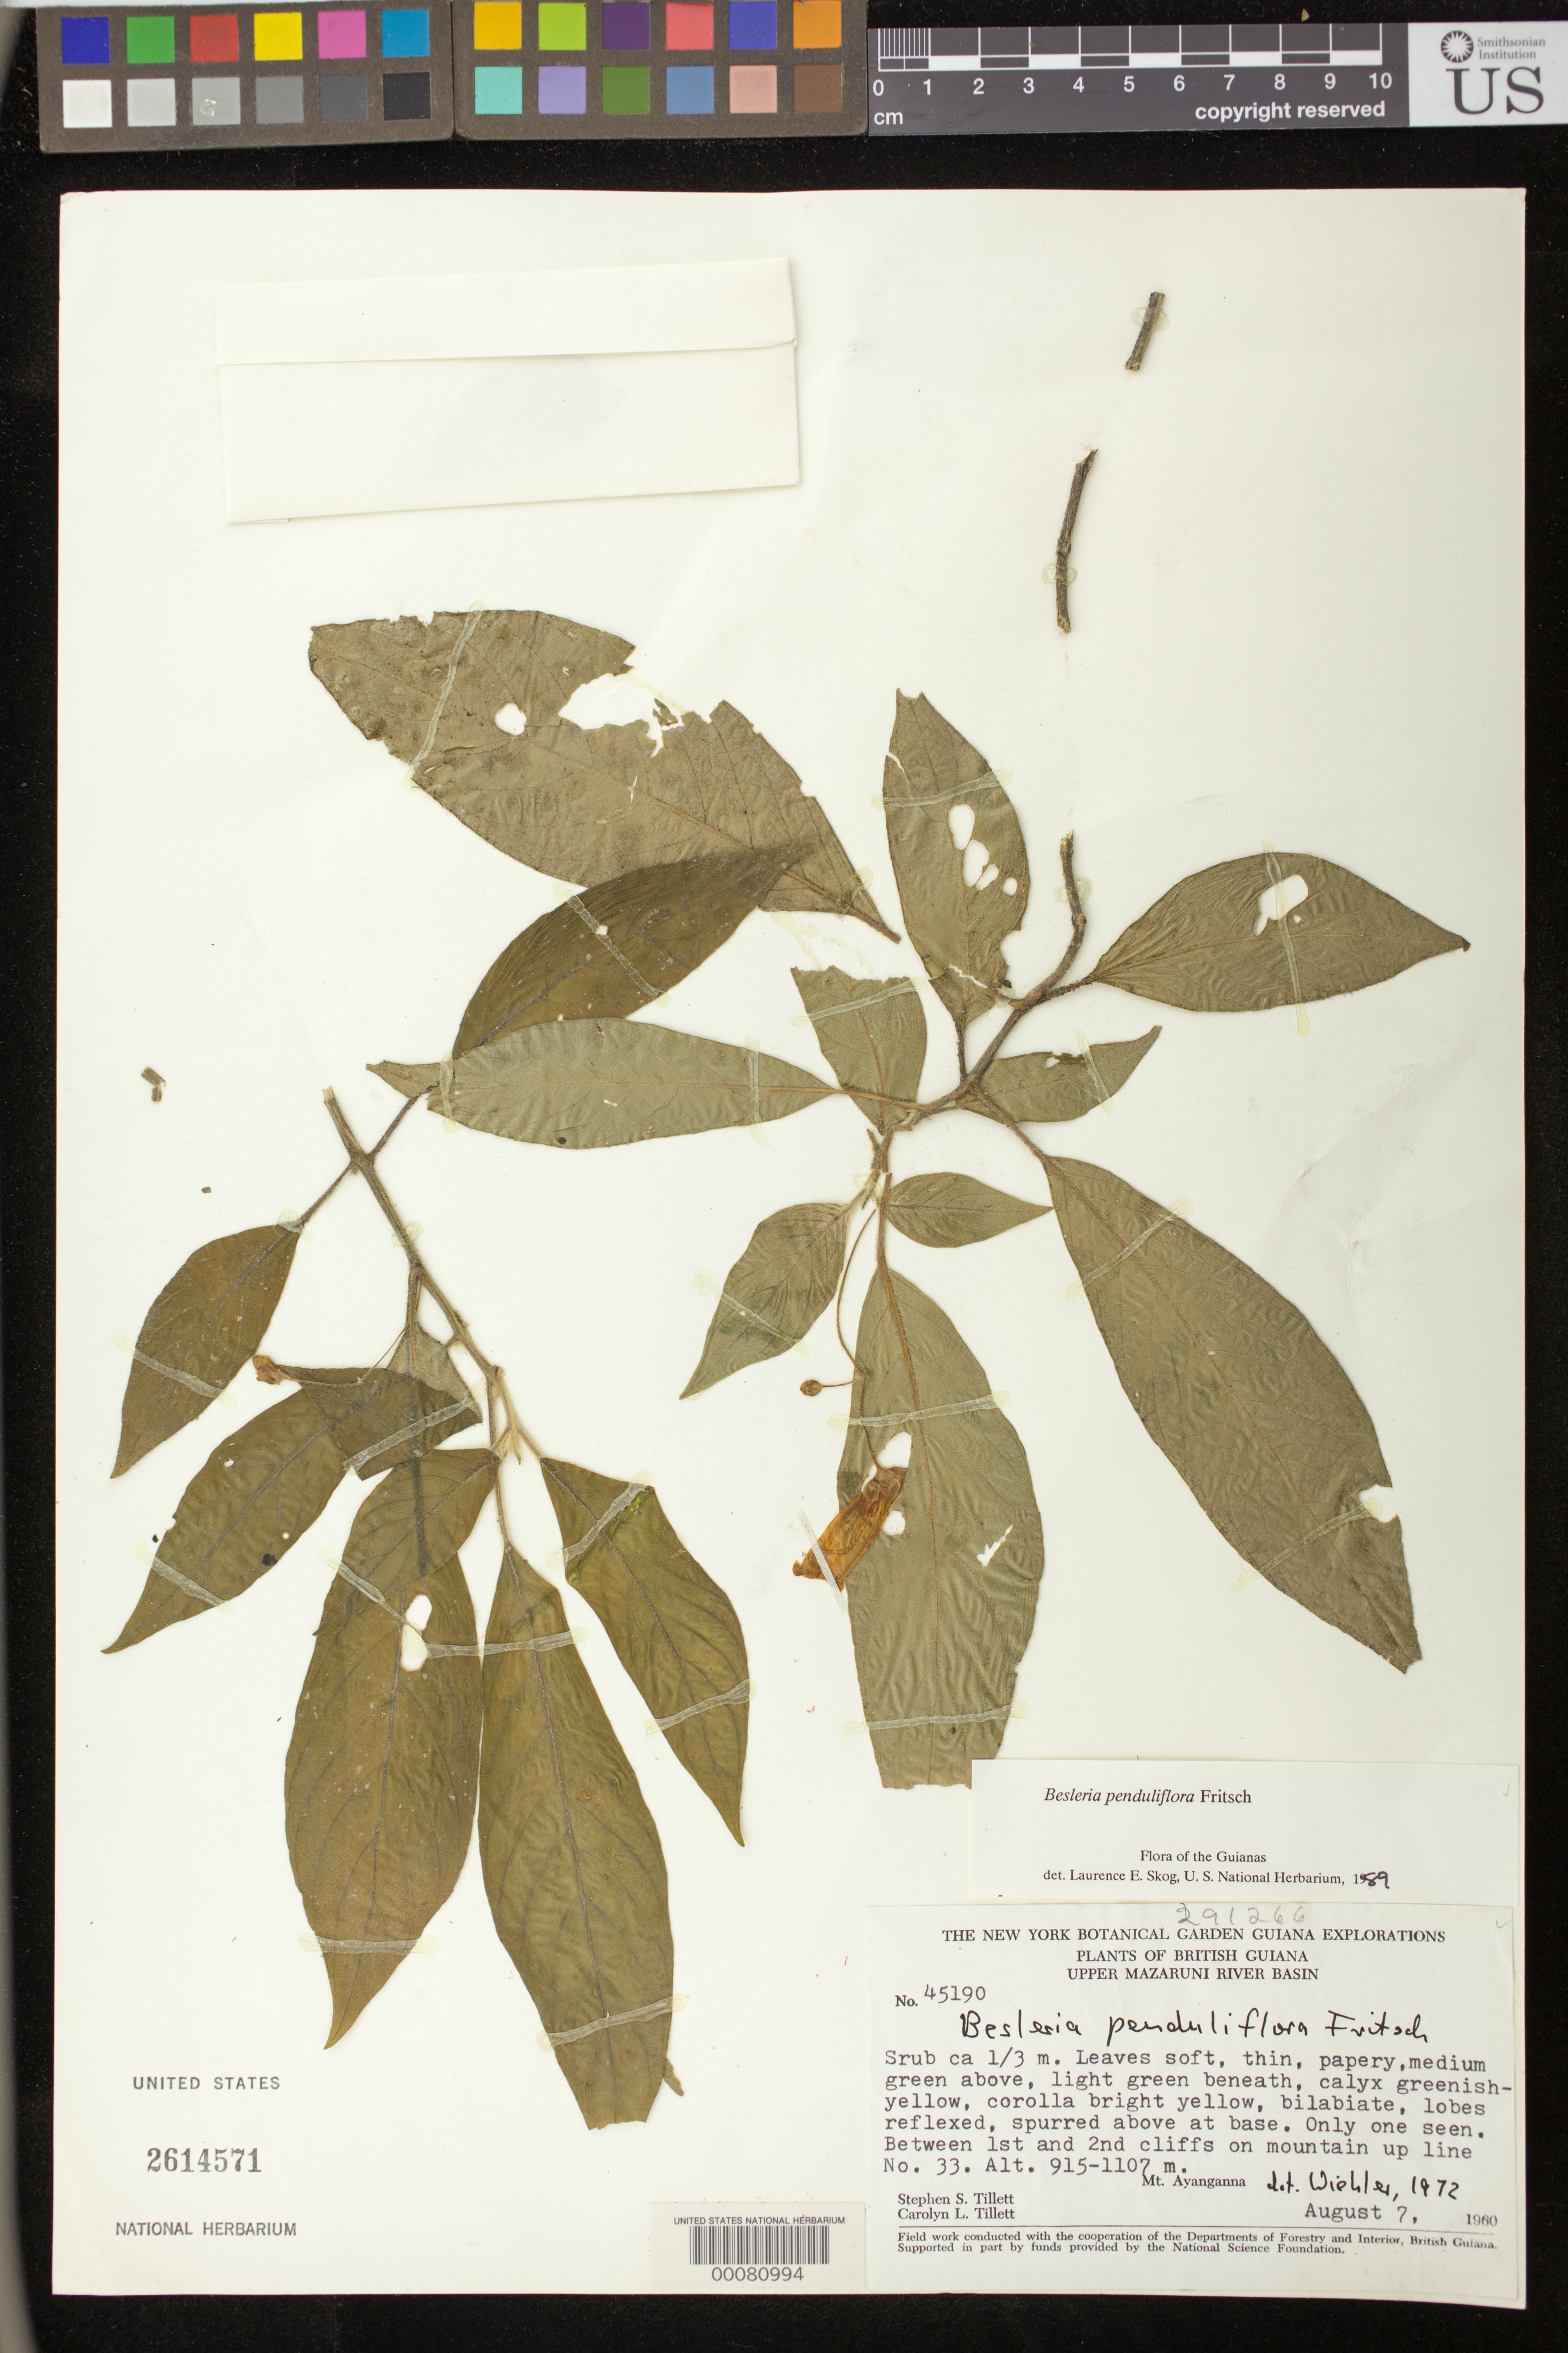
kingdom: Plantae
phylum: Tracheophyta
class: Magnoliopsida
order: Lamiales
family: Gesneriaceae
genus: Besleria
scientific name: Besleria penduliflora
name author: Fritsch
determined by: Skog, Laurence E.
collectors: S. S. Tillett & C. L. Tillett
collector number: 45190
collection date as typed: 07 Aug 1960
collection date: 1960-08-07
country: Guyana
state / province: Cuyuni-Mazaruni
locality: Upper Mazaruni River Basin, Mt. Ayanganna; between 1st and 2nd cliffs on mountain up line no. 33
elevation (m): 915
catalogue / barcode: US 2614571